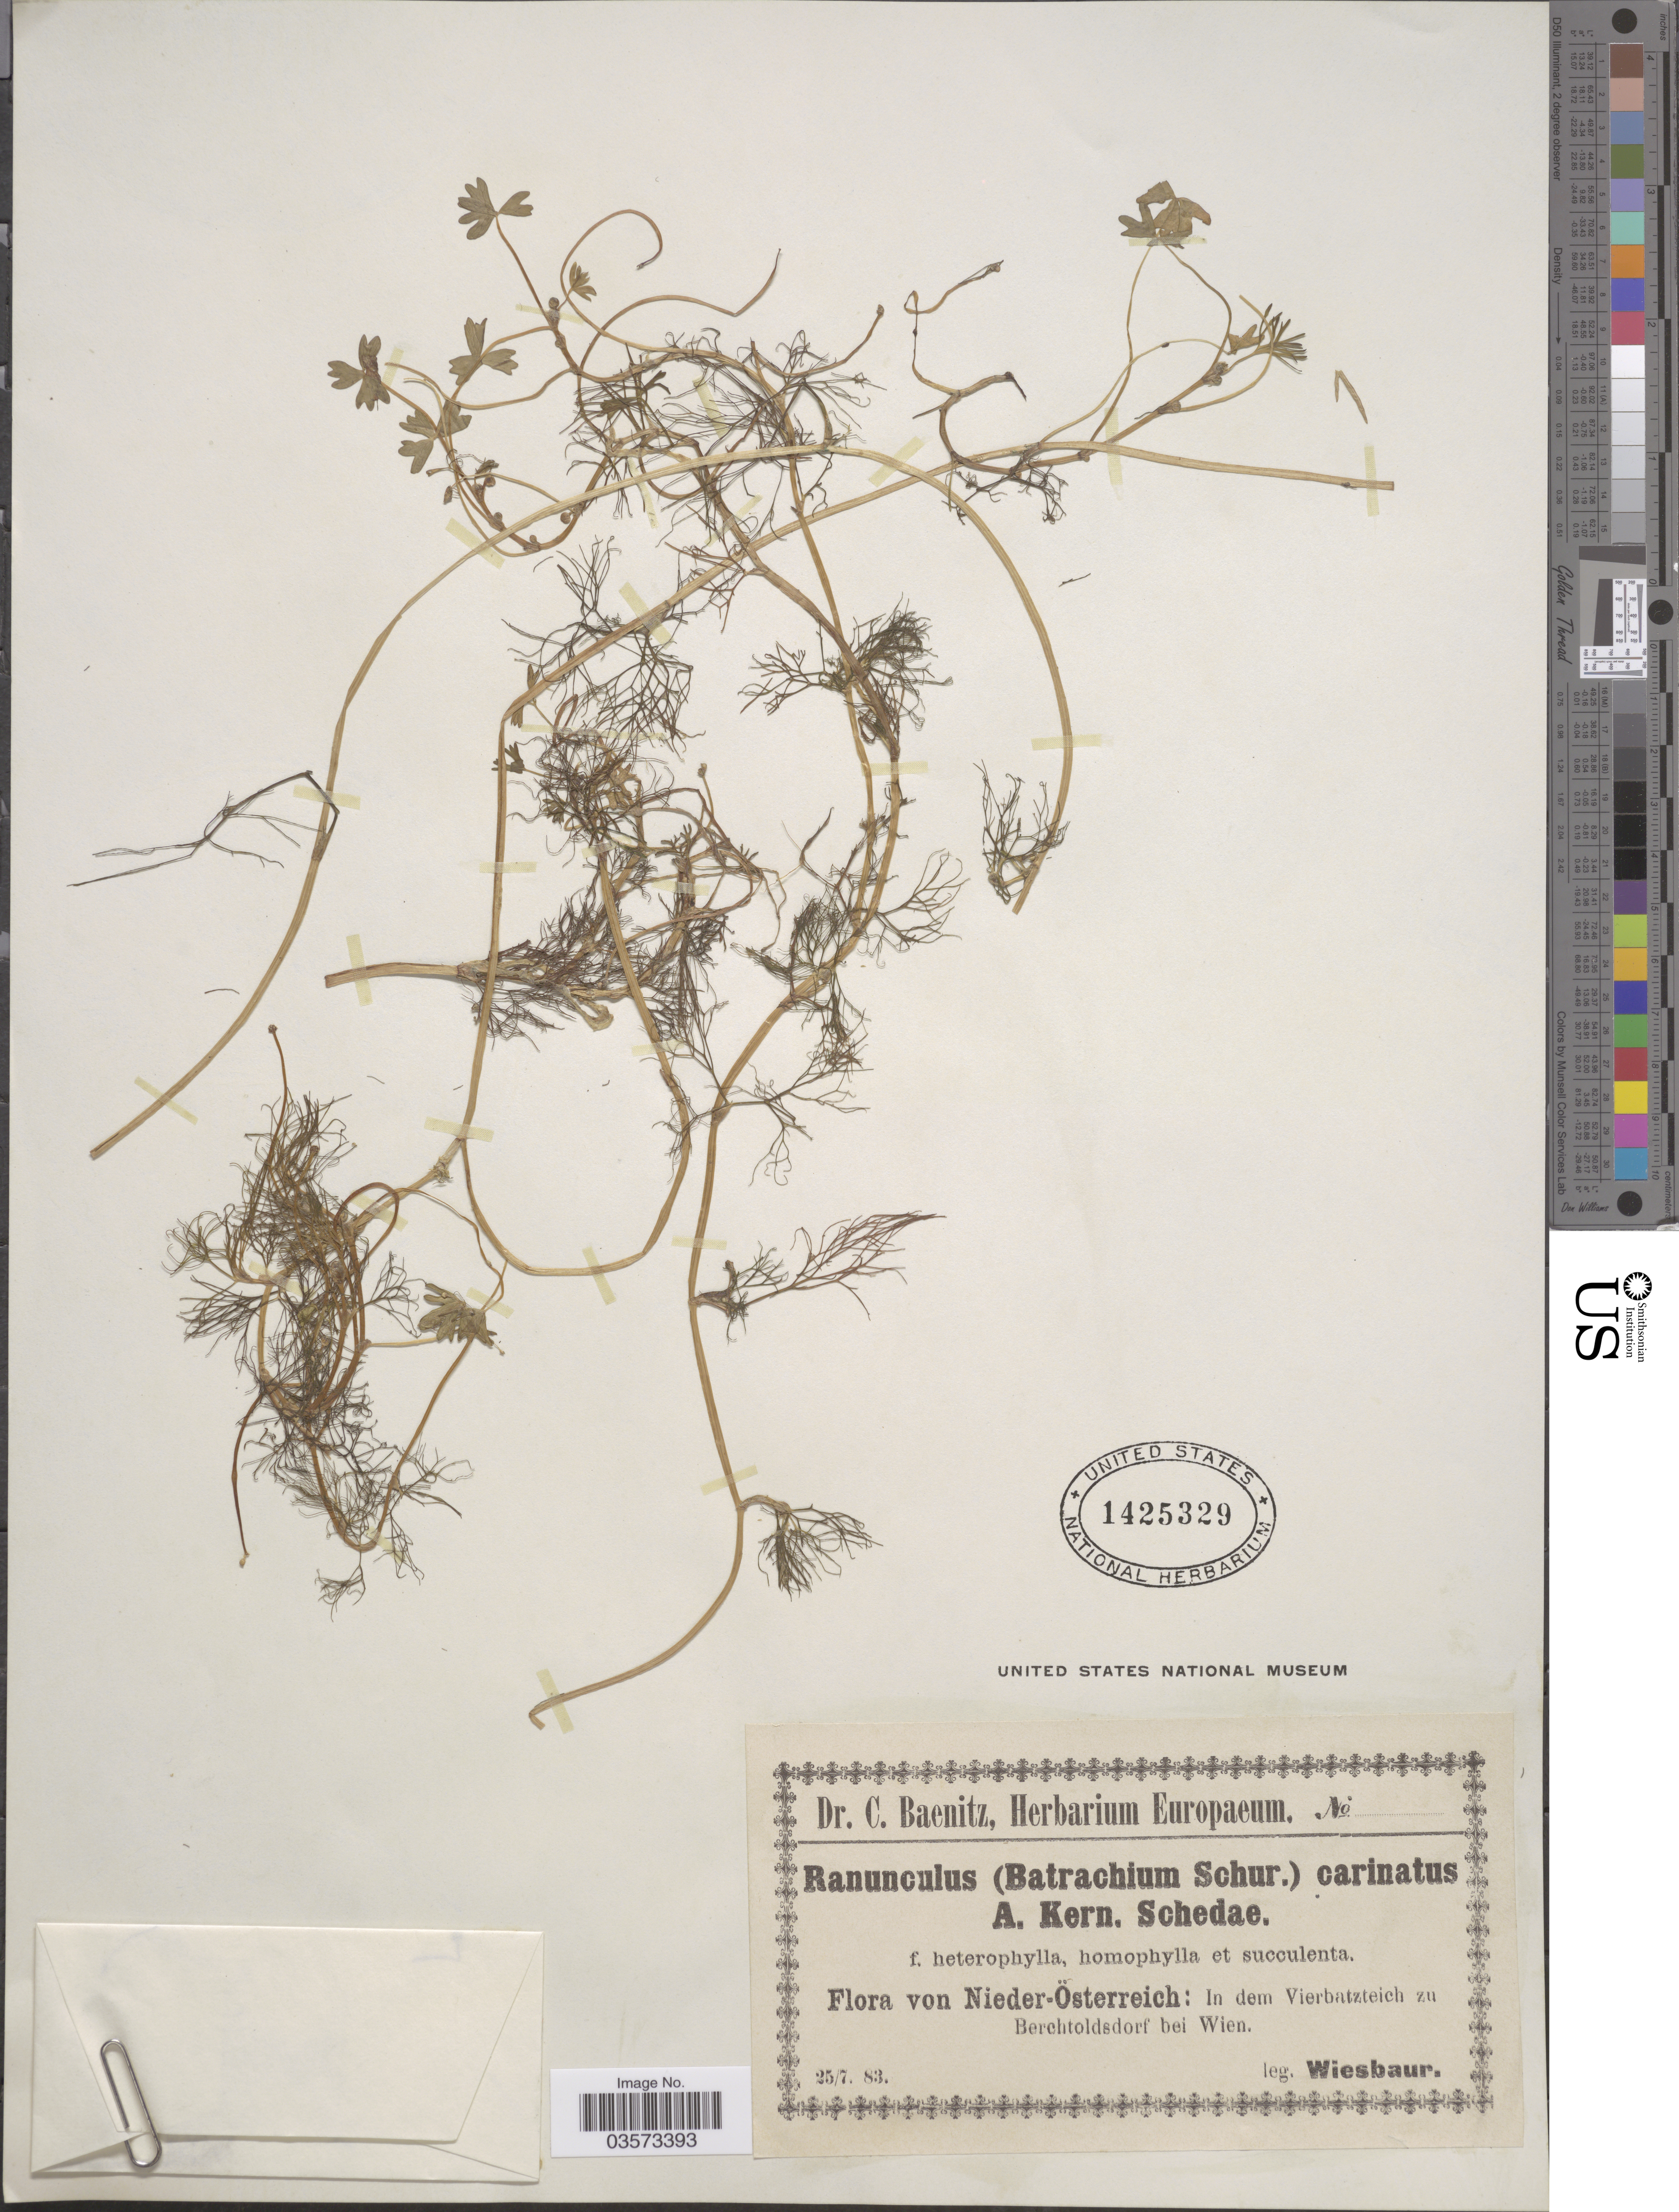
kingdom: Plantae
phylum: Tracheophyta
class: Magnoliopsida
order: Ranunculales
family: Ranunculaceae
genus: Ranunculus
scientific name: Ranunculus aquatilis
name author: L.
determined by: Strong, Mark T., (BOT), Smithsonian Institution - National Museum of Natural History (UNITED STATES)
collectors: Wiesbaur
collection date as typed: Transcribed d/m/y: 25/7/83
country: Austria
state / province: Niederosterreich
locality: In dem Vierbatzteich zu Berchtoldsdorf bei Wien.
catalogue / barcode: US 1425329